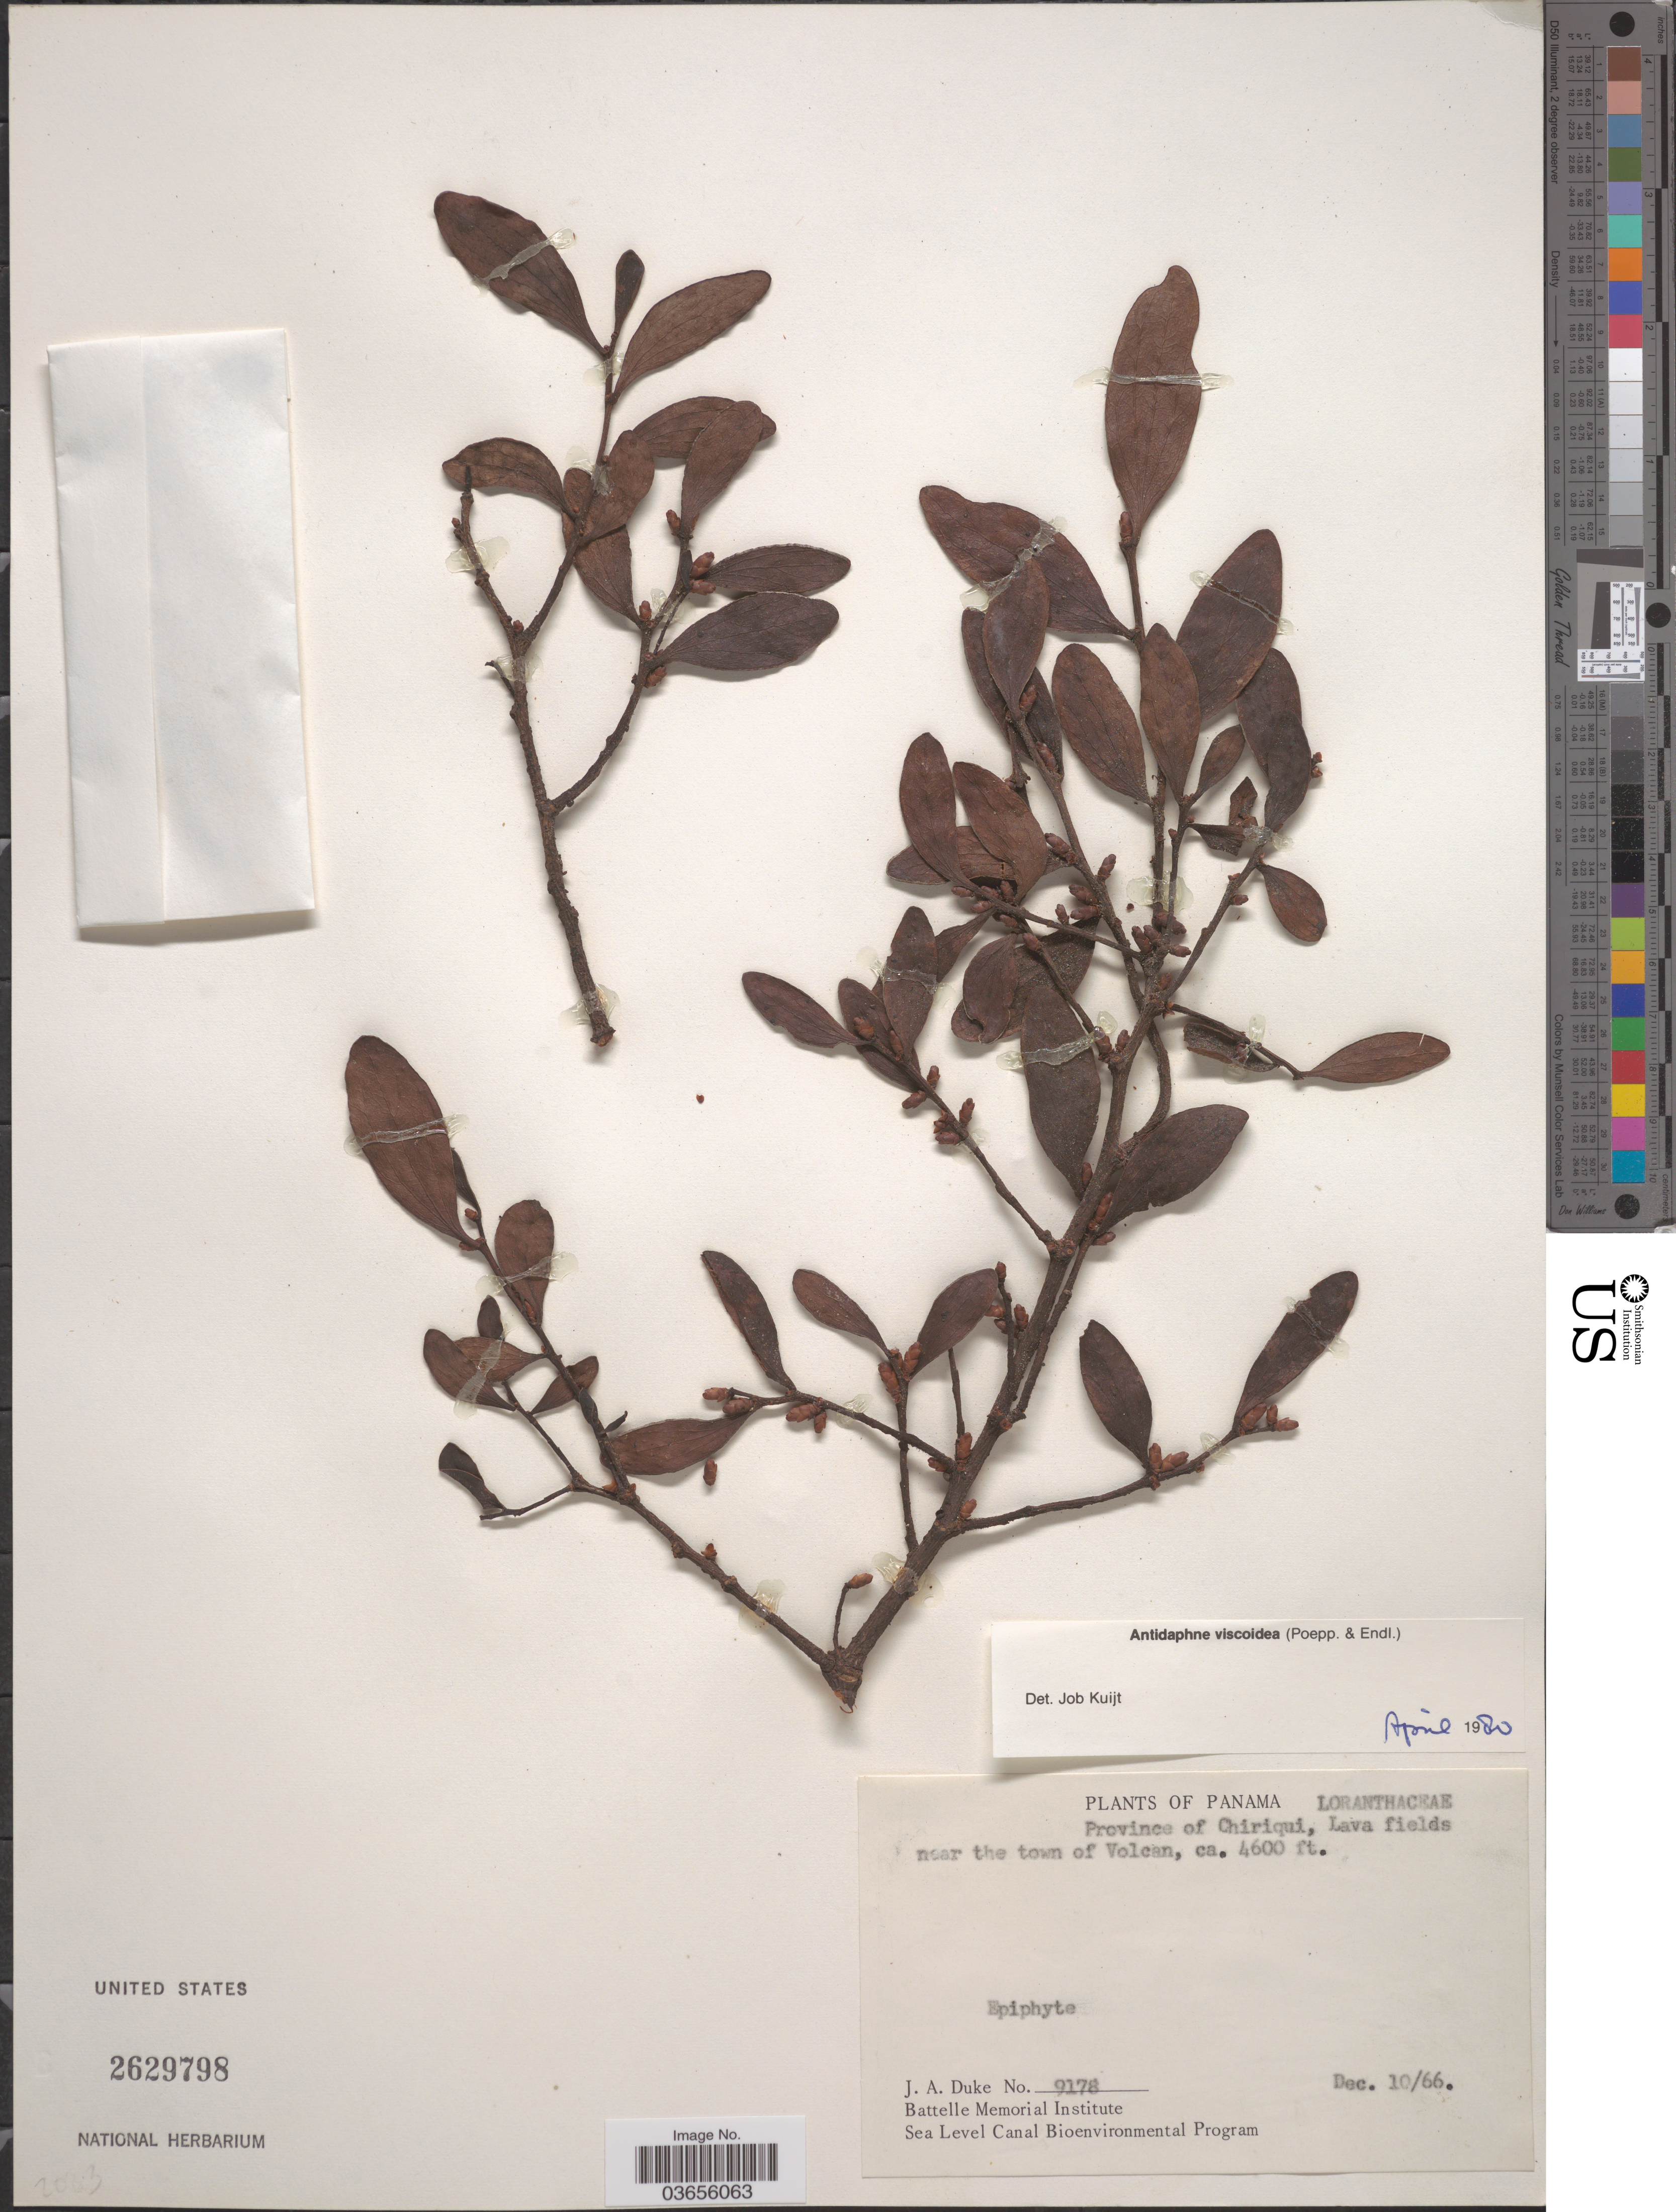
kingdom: Plantae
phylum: Tracheophyta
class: Magnoliopsida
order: Santalales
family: Santalaceae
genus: Antidaphne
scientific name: Antidaphne viscoidea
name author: Poepp. & Endl.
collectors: J. A. Duke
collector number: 9178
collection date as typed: Transcribed d/m/y: 10/12/66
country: Panama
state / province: Chiriqui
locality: Lava fields near the town of Volcan.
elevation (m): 1402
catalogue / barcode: US 2629798